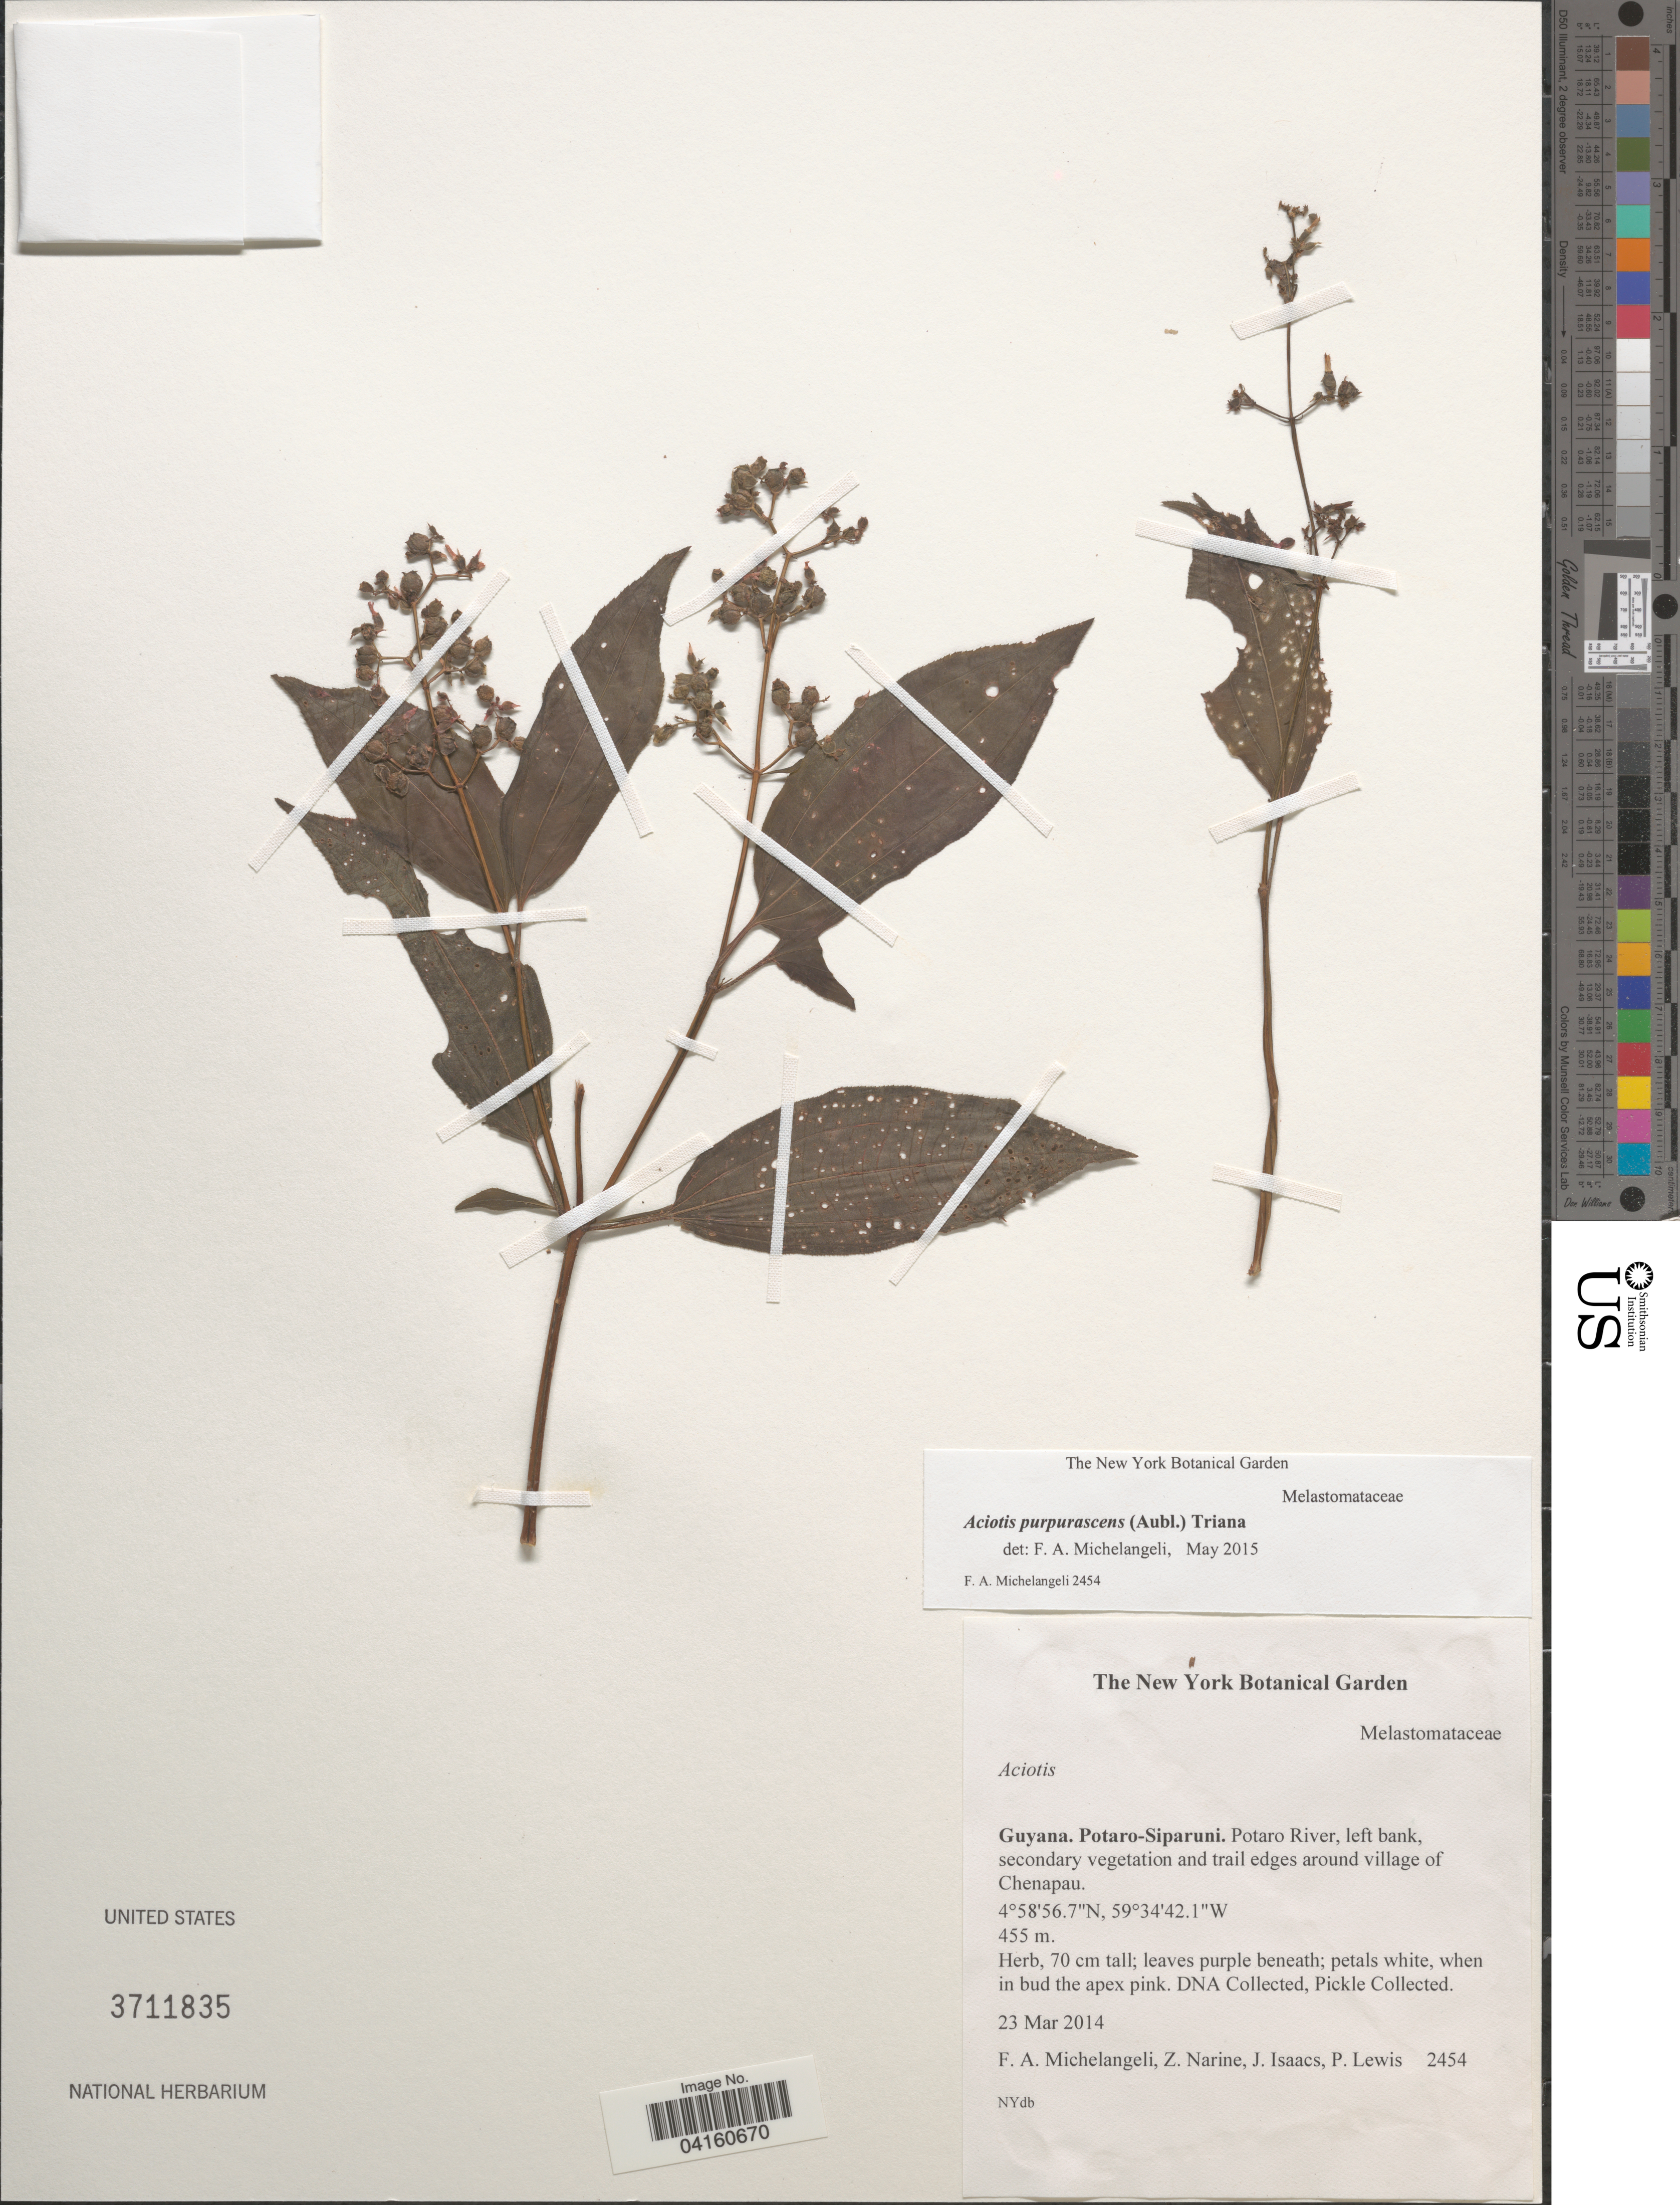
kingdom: Plantae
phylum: Tracheophyta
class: Magnoliopsida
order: Myrtales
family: Melastomataceae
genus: Aciotis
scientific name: Aciotis purpurascens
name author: (Aubl.) Triana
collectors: F. A. Michelangeli, Z. Narine, J. Isaacs & P. Lewis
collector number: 2454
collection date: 2014-03-23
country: Guyana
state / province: Potaro-Siparuni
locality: Potaro River, left bank, secondary vegetation and trail edges around village of Chenapau.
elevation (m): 455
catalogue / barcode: US 3711835